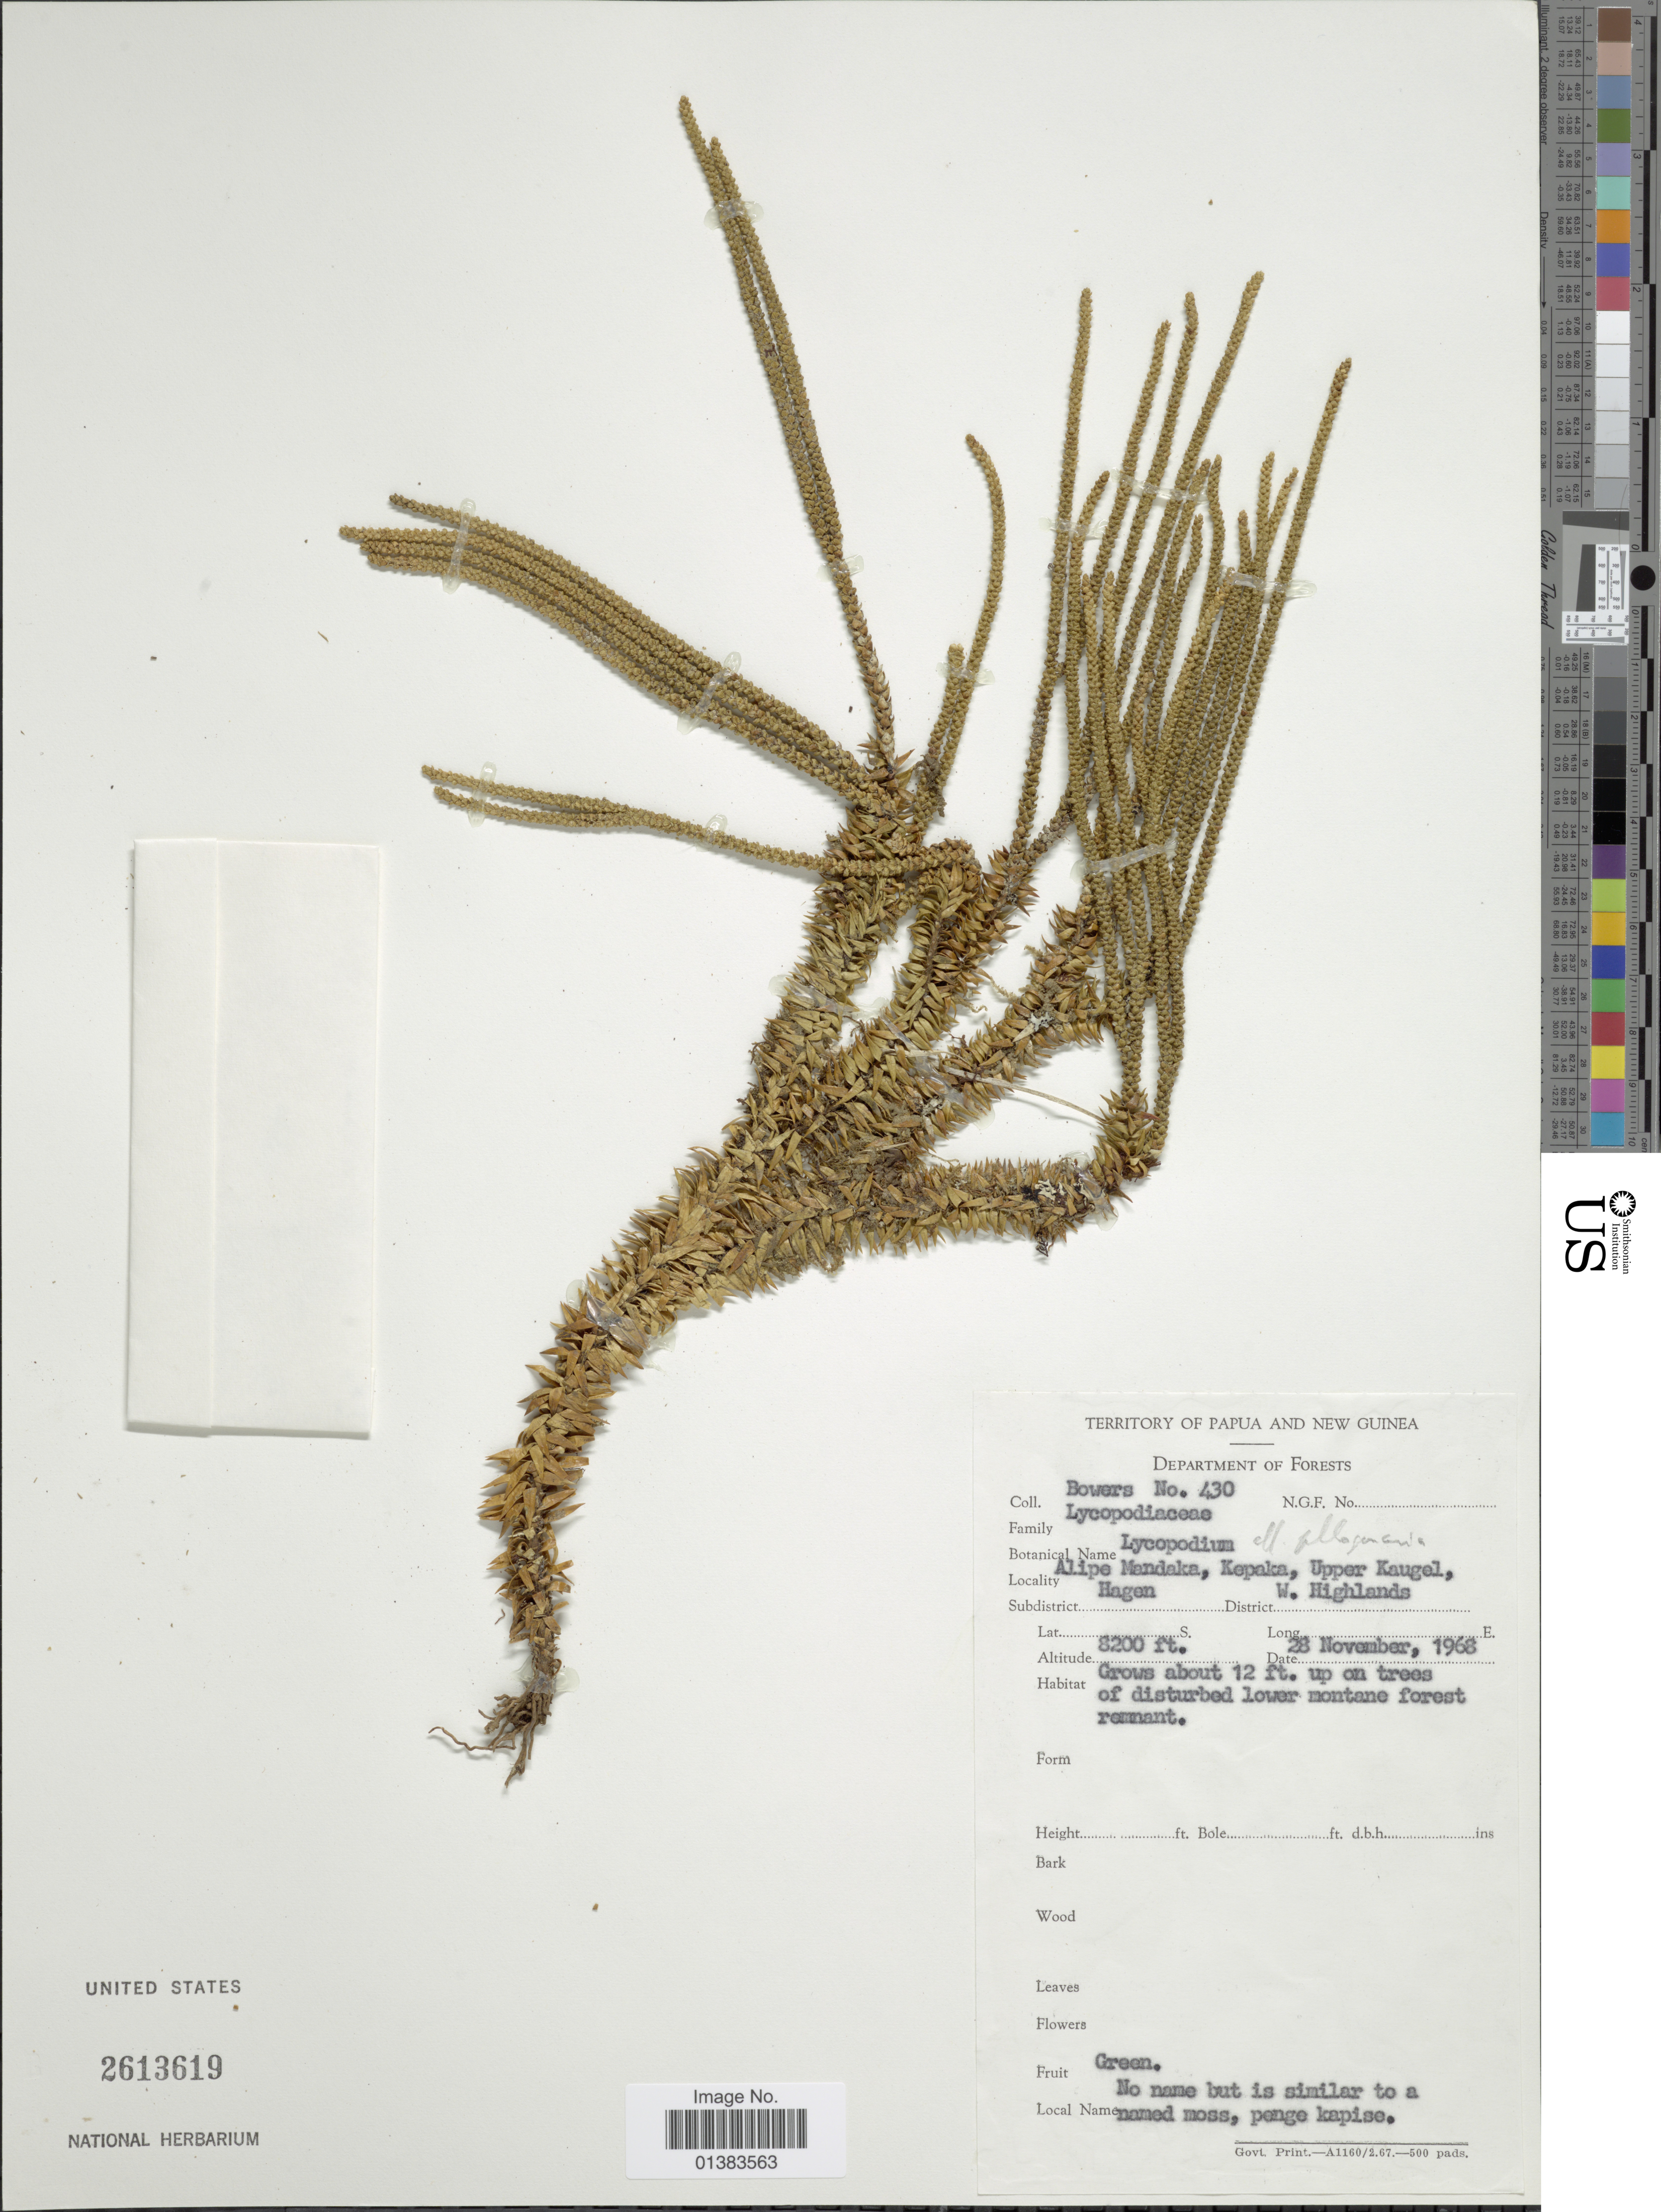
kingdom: Plantae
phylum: Tracheophyta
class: Lycopodiopsida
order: Lycopodiales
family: Lycopodiaceae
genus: Phlegmariurus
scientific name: Phlegmariurus hellwigii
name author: (Warb.) A. R. Field & Bostock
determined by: Field, A. R.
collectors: -. Bowers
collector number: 430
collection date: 1968-11-28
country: Papua New Guinea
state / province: Western Highlands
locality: Alipe Mandaka, Kepaka, Upper Kaugel, Hagen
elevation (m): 2499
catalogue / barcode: US 2613619